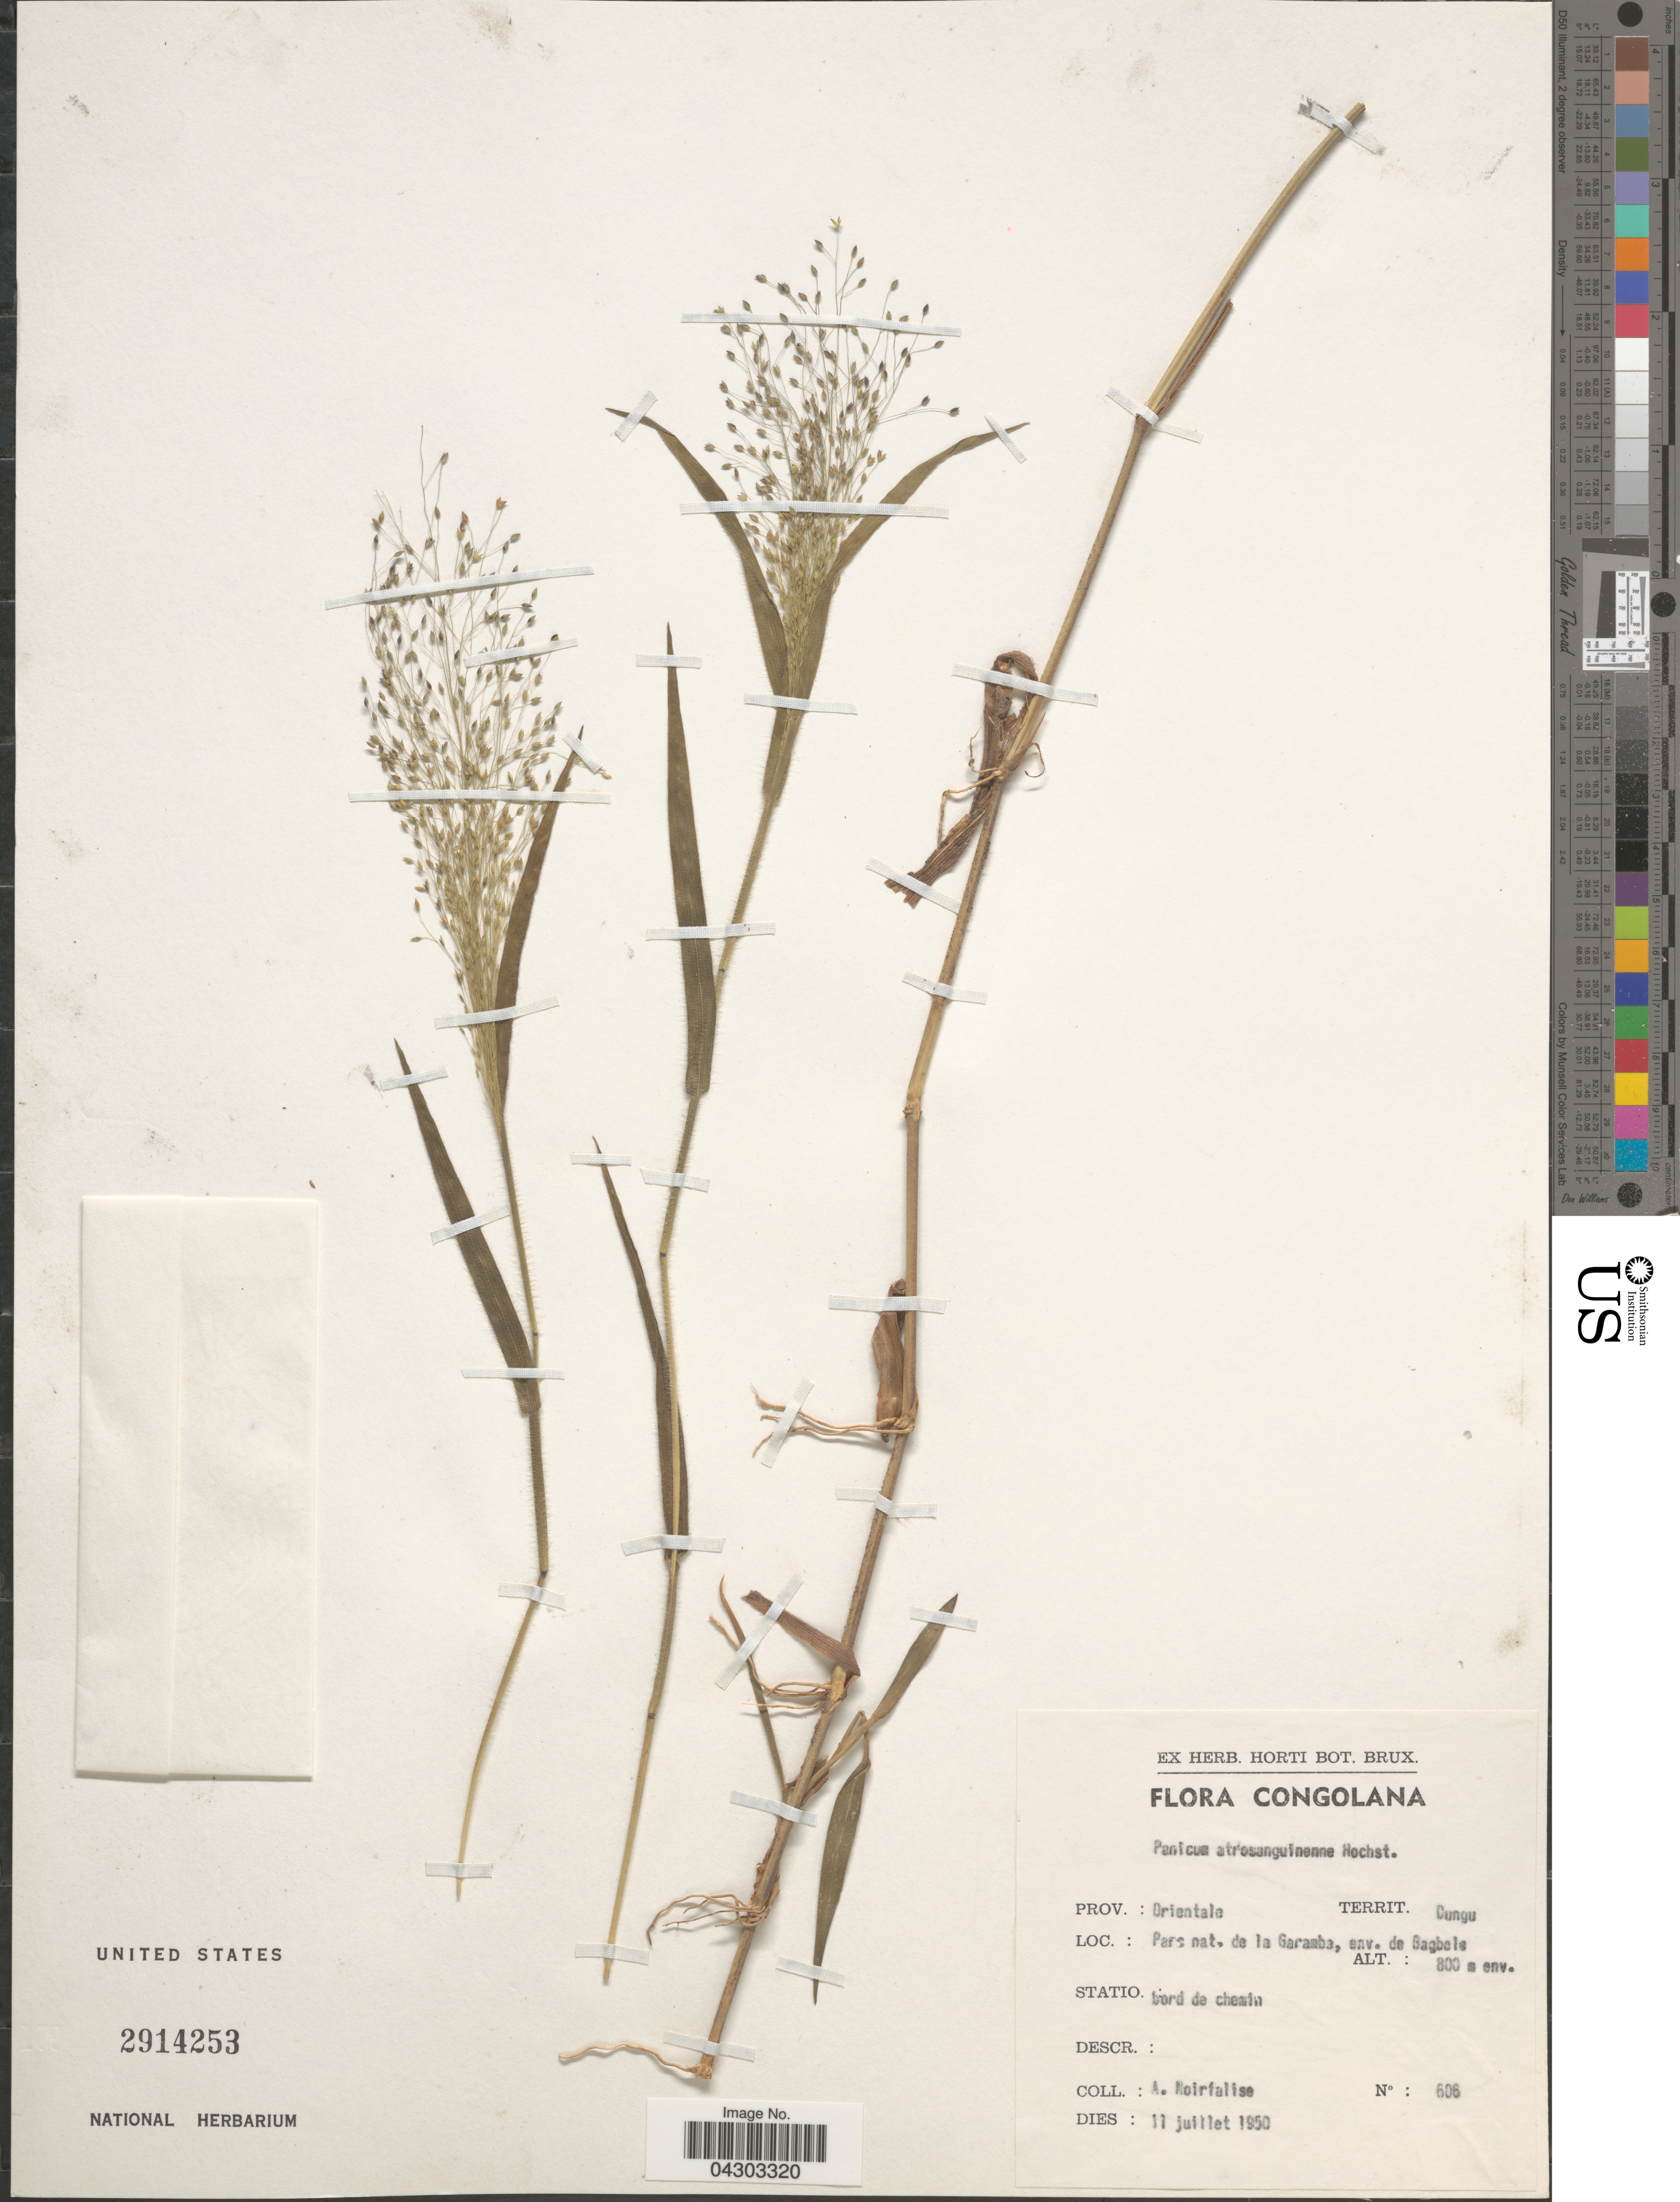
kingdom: Plantae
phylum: Tracheophyta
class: Liliopsida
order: Poales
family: Poaceae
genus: Panicum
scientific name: Panicum austroasiaticum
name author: Ohwi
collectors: A. Noirfalise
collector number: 606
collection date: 1950-07-11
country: Congo, Democratic Republic of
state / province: Haut-Uele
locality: Congolana. Territ. Dungu. Parc nat. de la Garamba, env. de Bagbele. Bord de chemin.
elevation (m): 800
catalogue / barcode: US 2914253